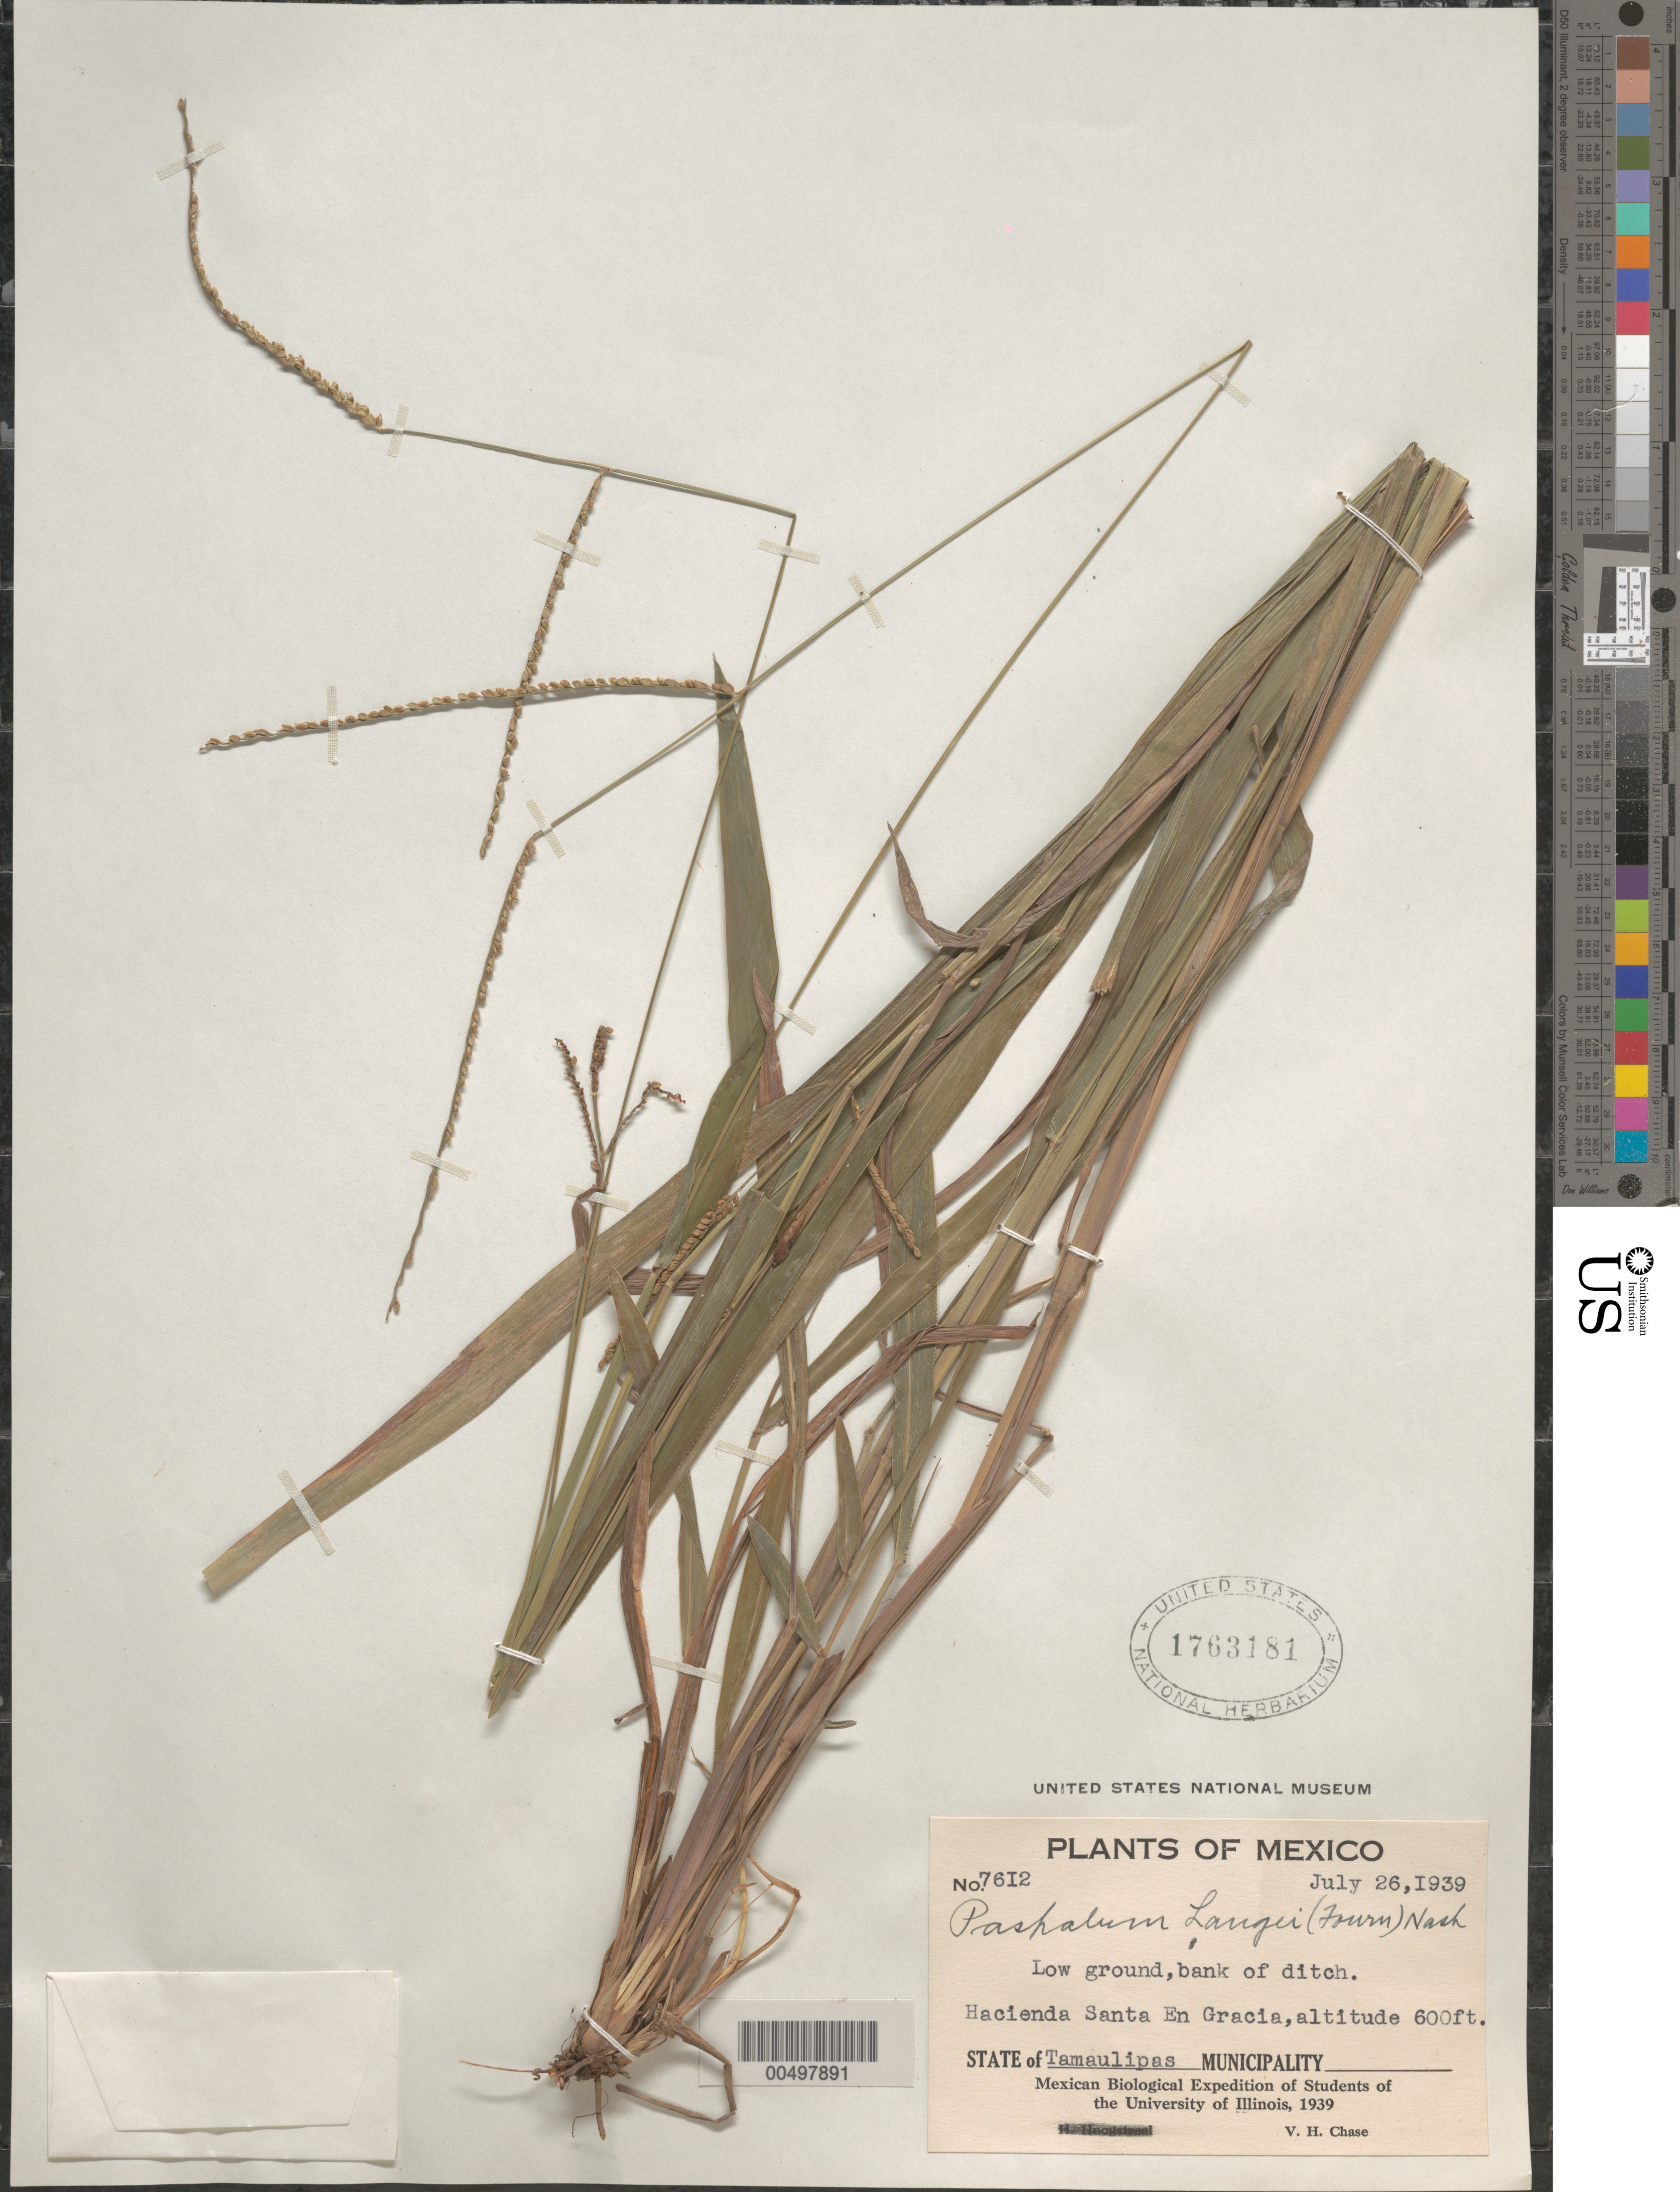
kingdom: Plantae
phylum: Tracheophyta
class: Liliopsida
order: Poales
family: Poaceae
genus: Paspalum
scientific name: Paspalum langei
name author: (E. Fourn.) Nash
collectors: V. H. Chase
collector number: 7612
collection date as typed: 26 Jul 1939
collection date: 1939-07-26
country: Mexico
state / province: Tamaulipas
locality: Hacienda Santa En Gracia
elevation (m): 183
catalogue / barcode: US 1763181